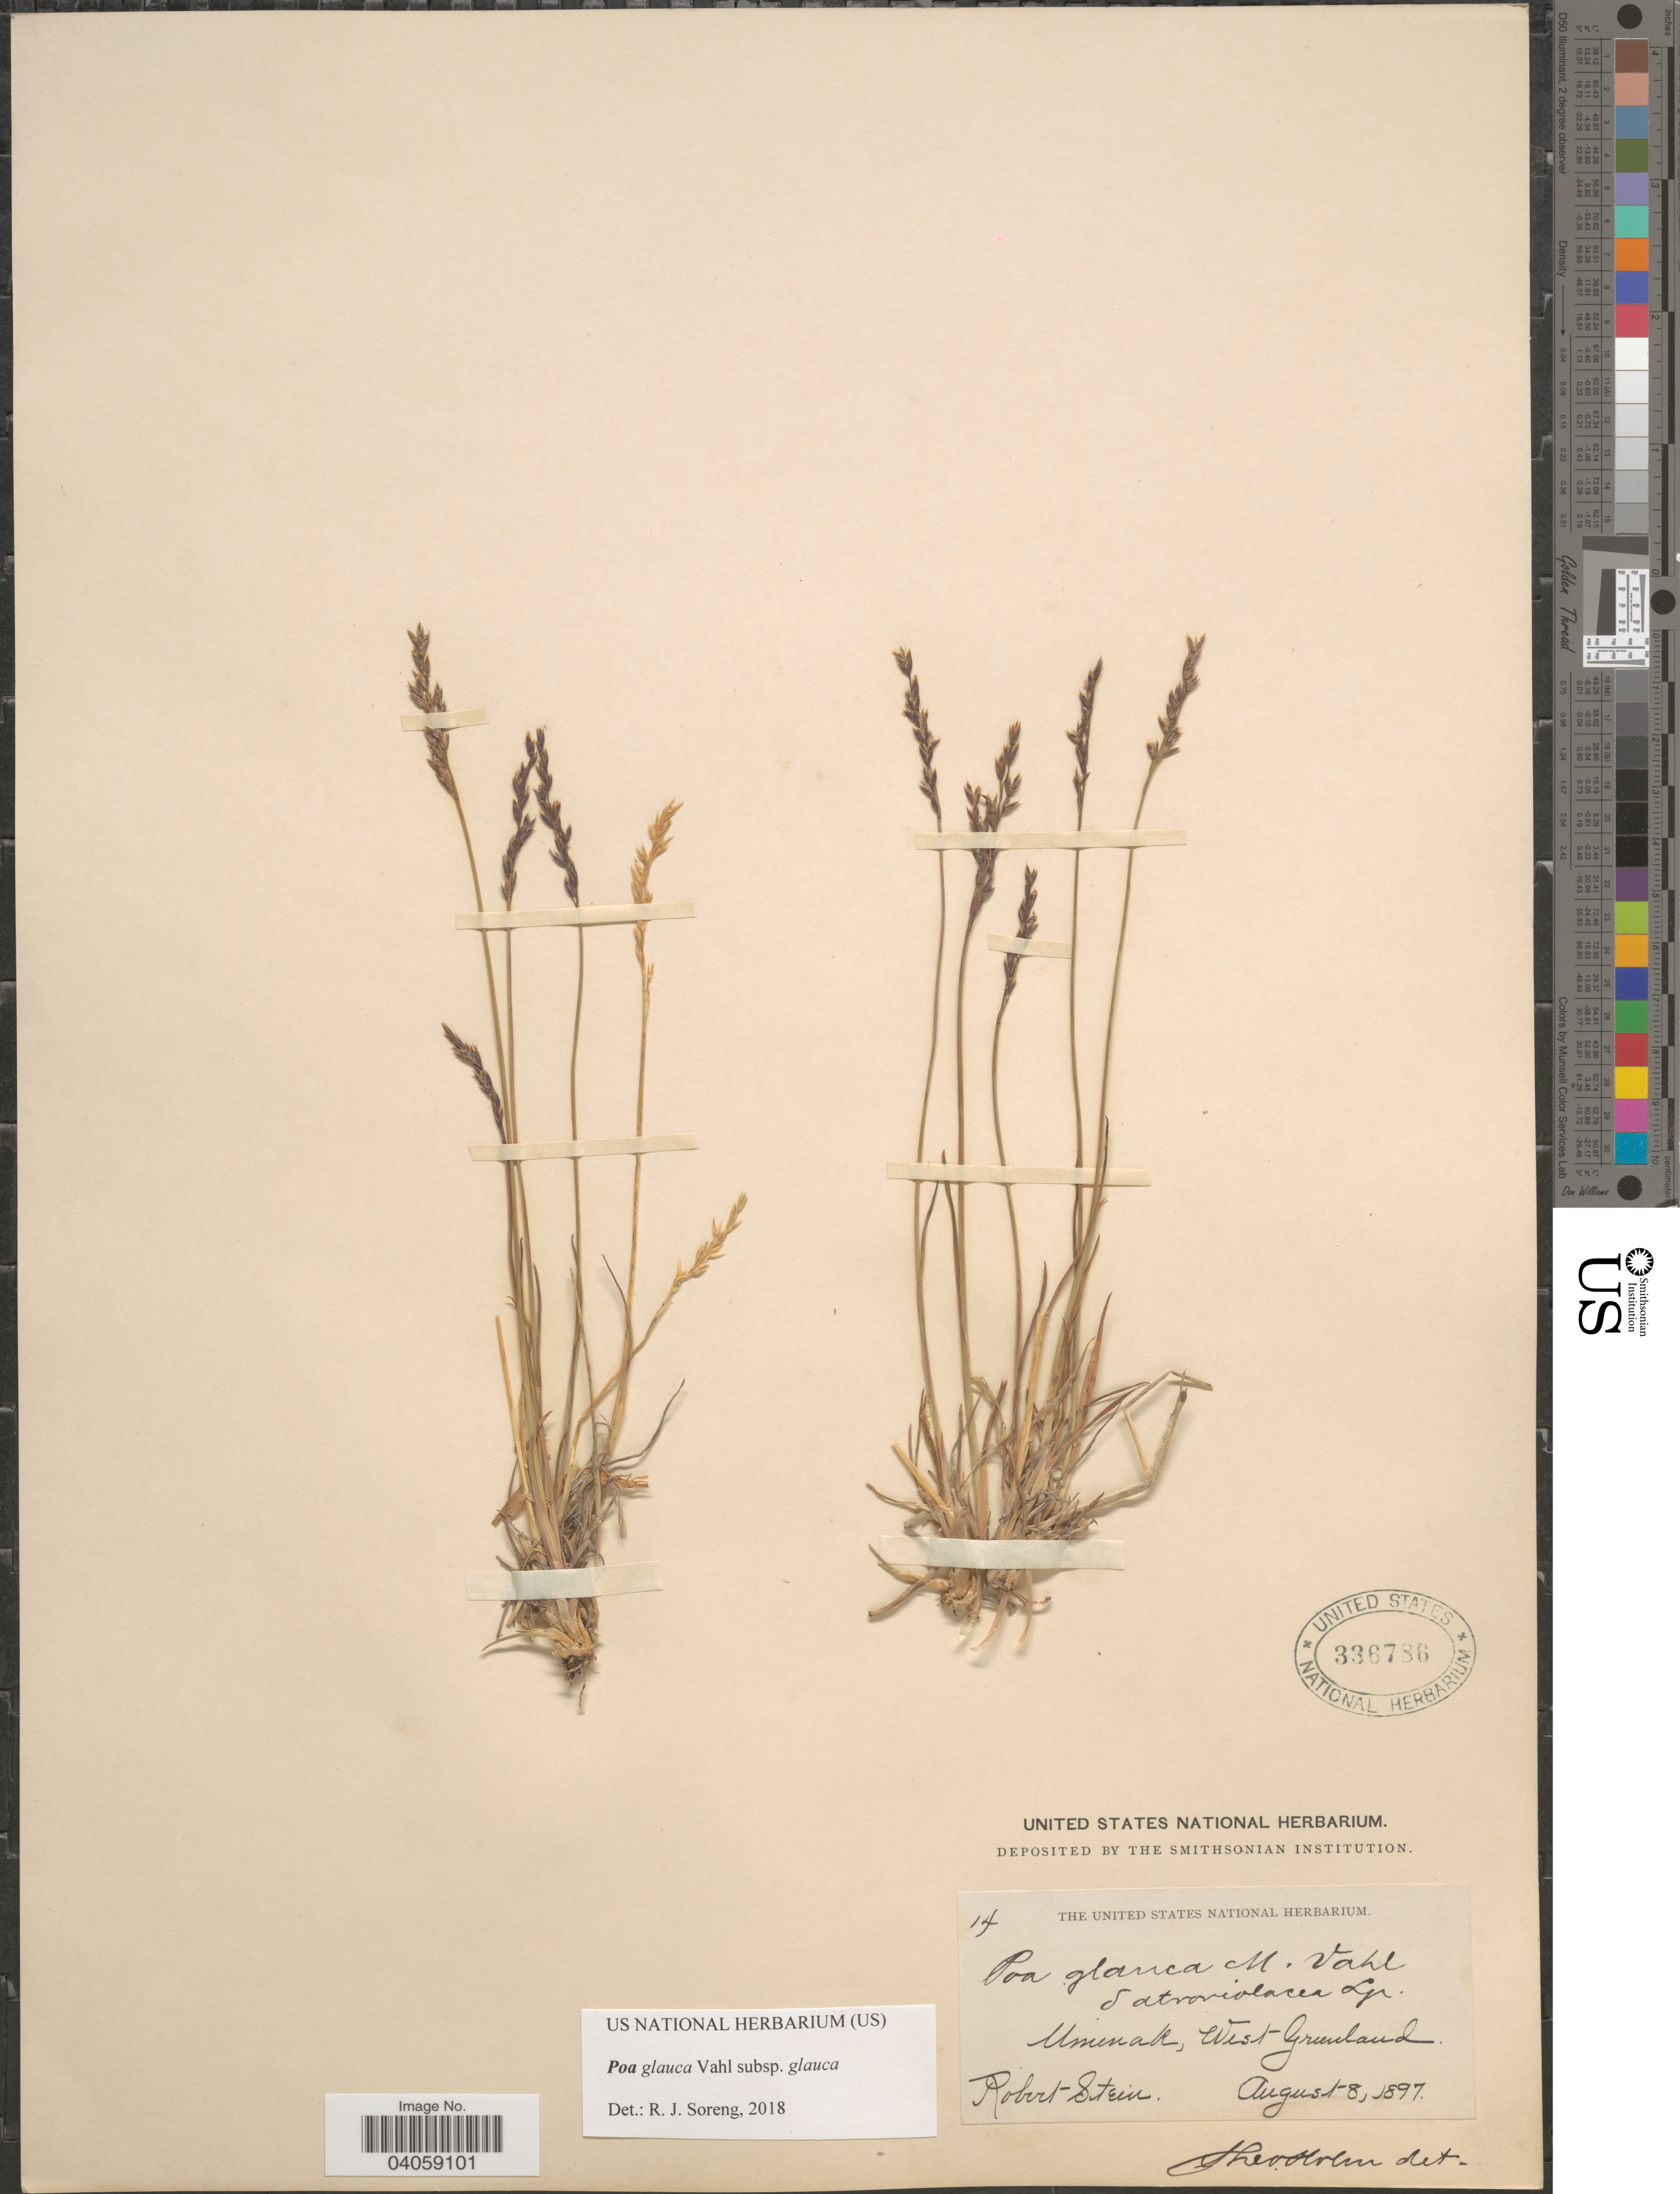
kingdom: Plantae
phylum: Tracheophyta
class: Liliopsida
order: Poales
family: Poaceae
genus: Poa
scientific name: Poa glauca subsp. glauca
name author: Vahl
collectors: Robert-Stein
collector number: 14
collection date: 1897-08-08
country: Greenland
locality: Uminak, West Greenland.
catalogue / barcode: US 336786